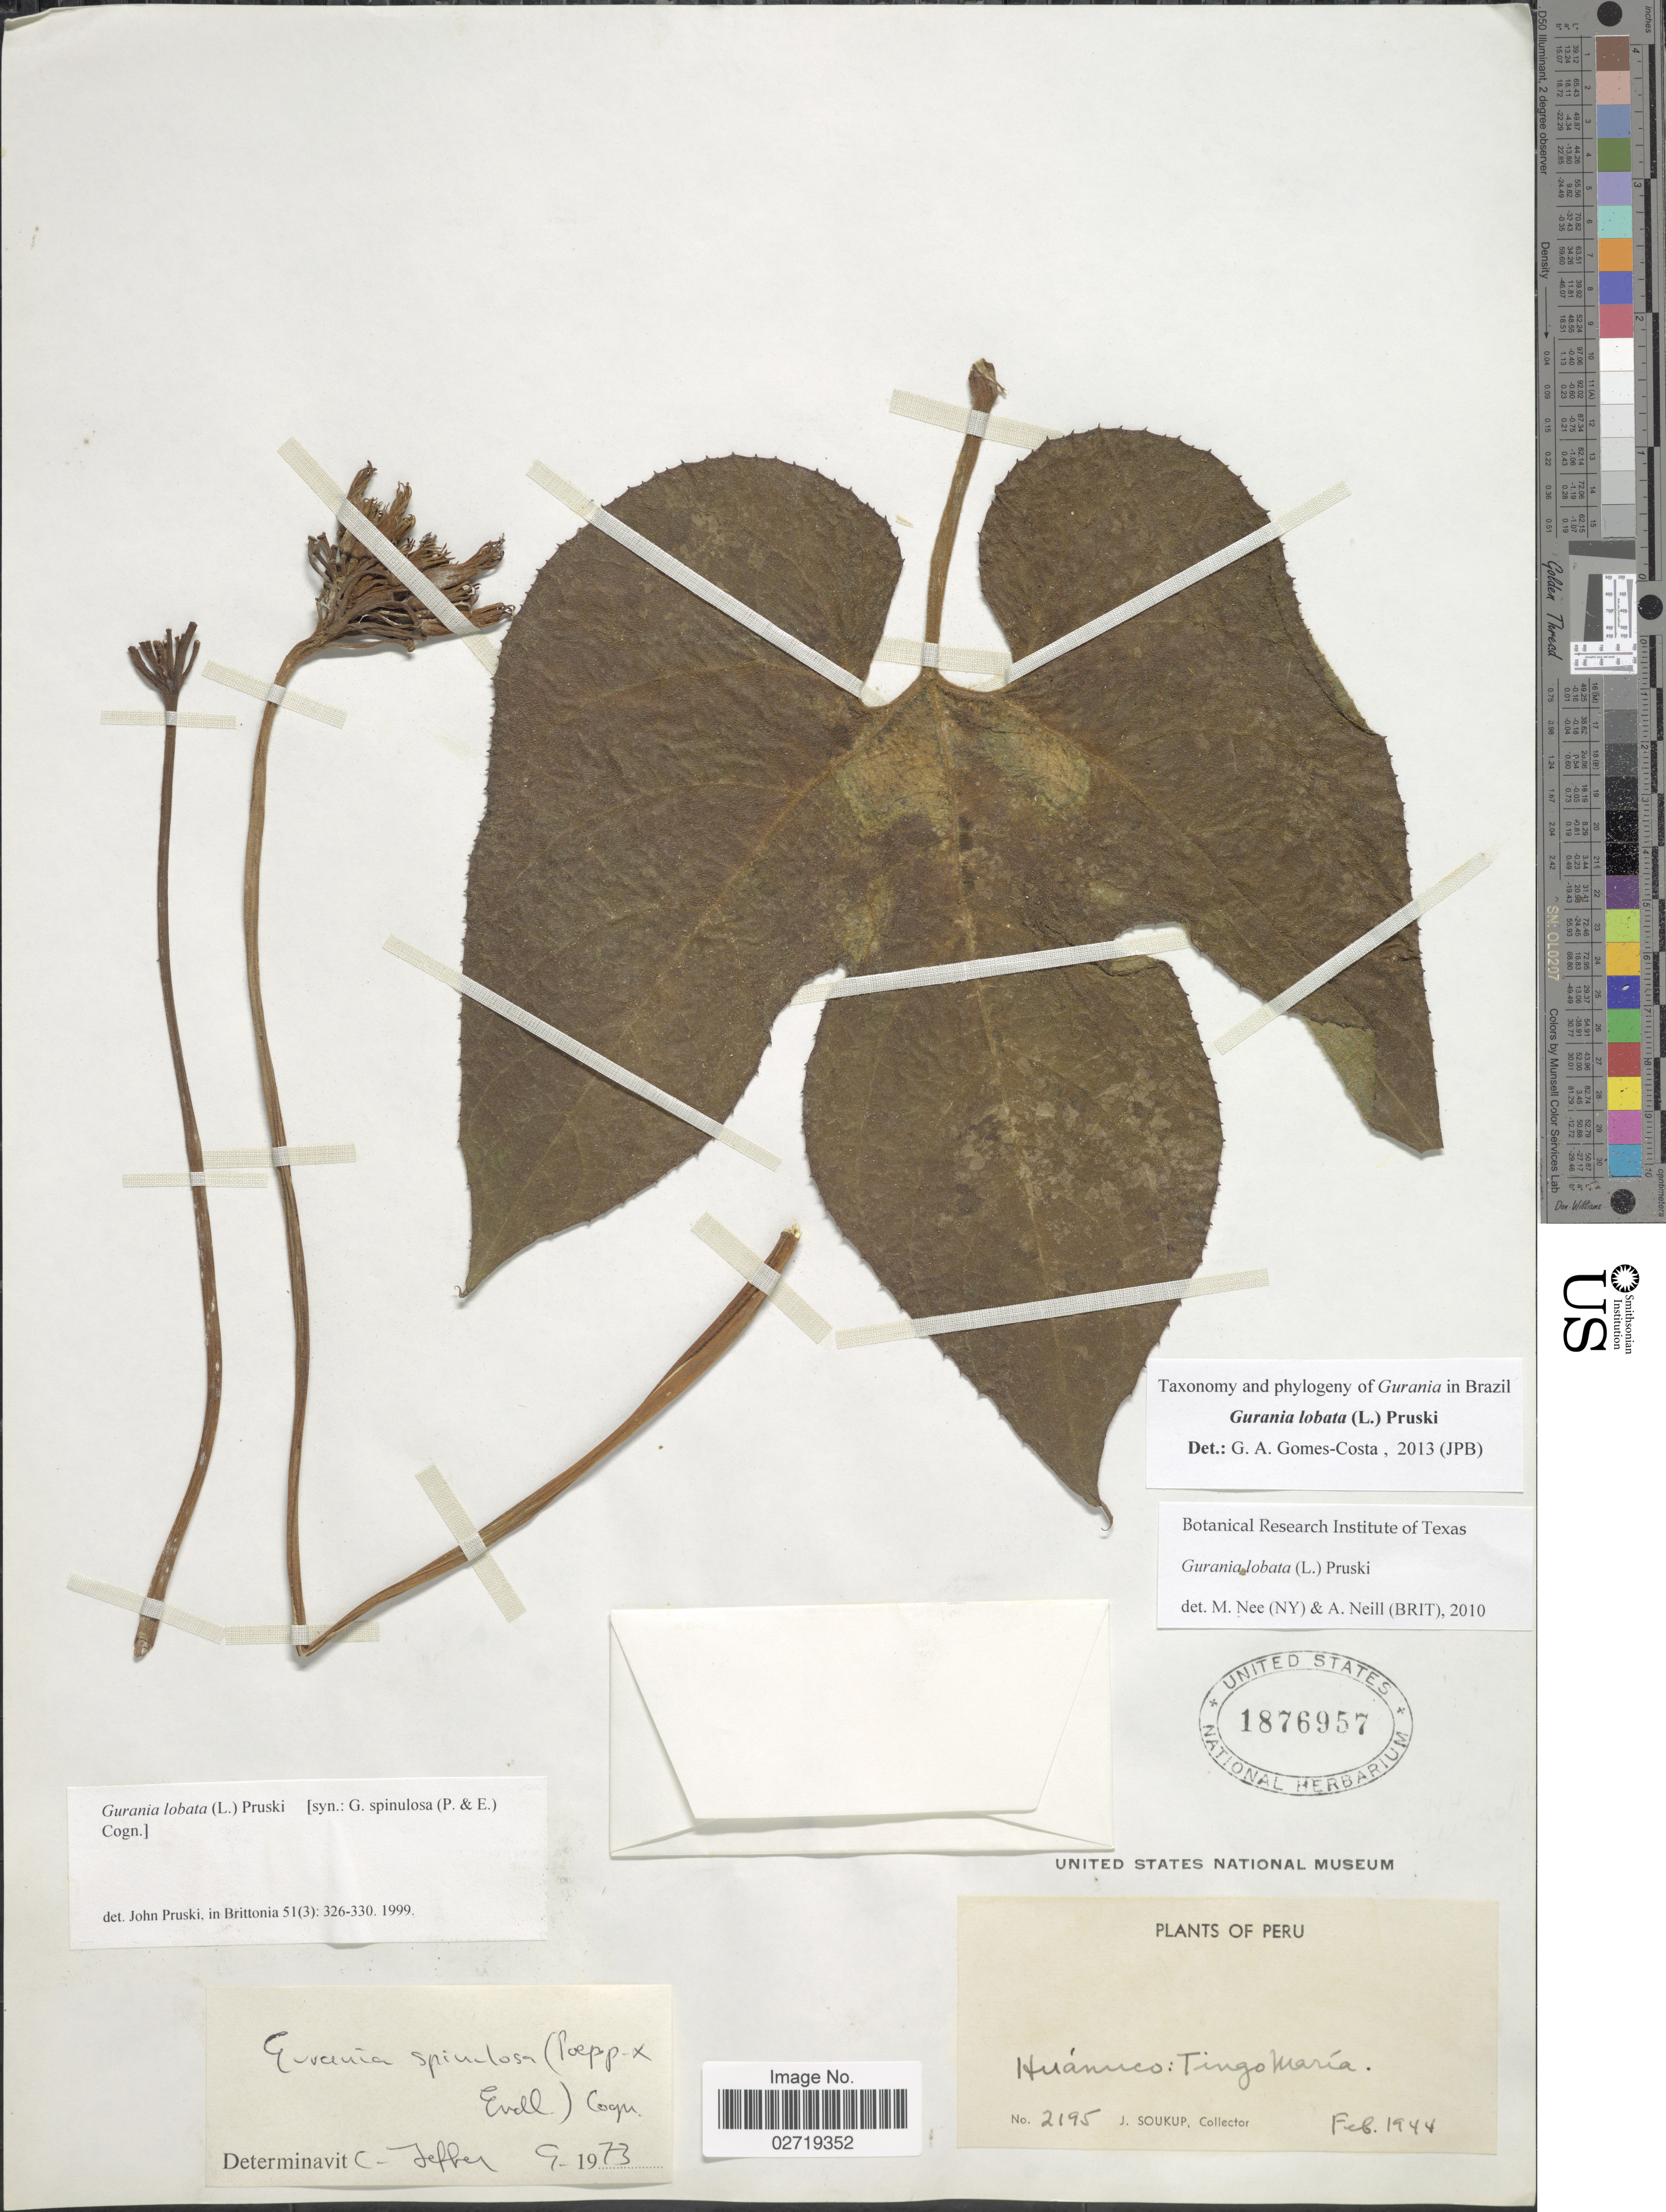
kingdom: Plantae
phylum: Tracheophyta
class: Magnoliopsida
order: Cucurbitales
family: Cucurbitaceae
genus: Gurania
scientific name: Gurania lobata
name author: (L.) Pruski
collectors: J. J. Soukup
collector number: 2195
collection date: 1944-02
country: Peru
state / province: Huánuco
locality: Tingo María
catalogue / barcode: US 1876957